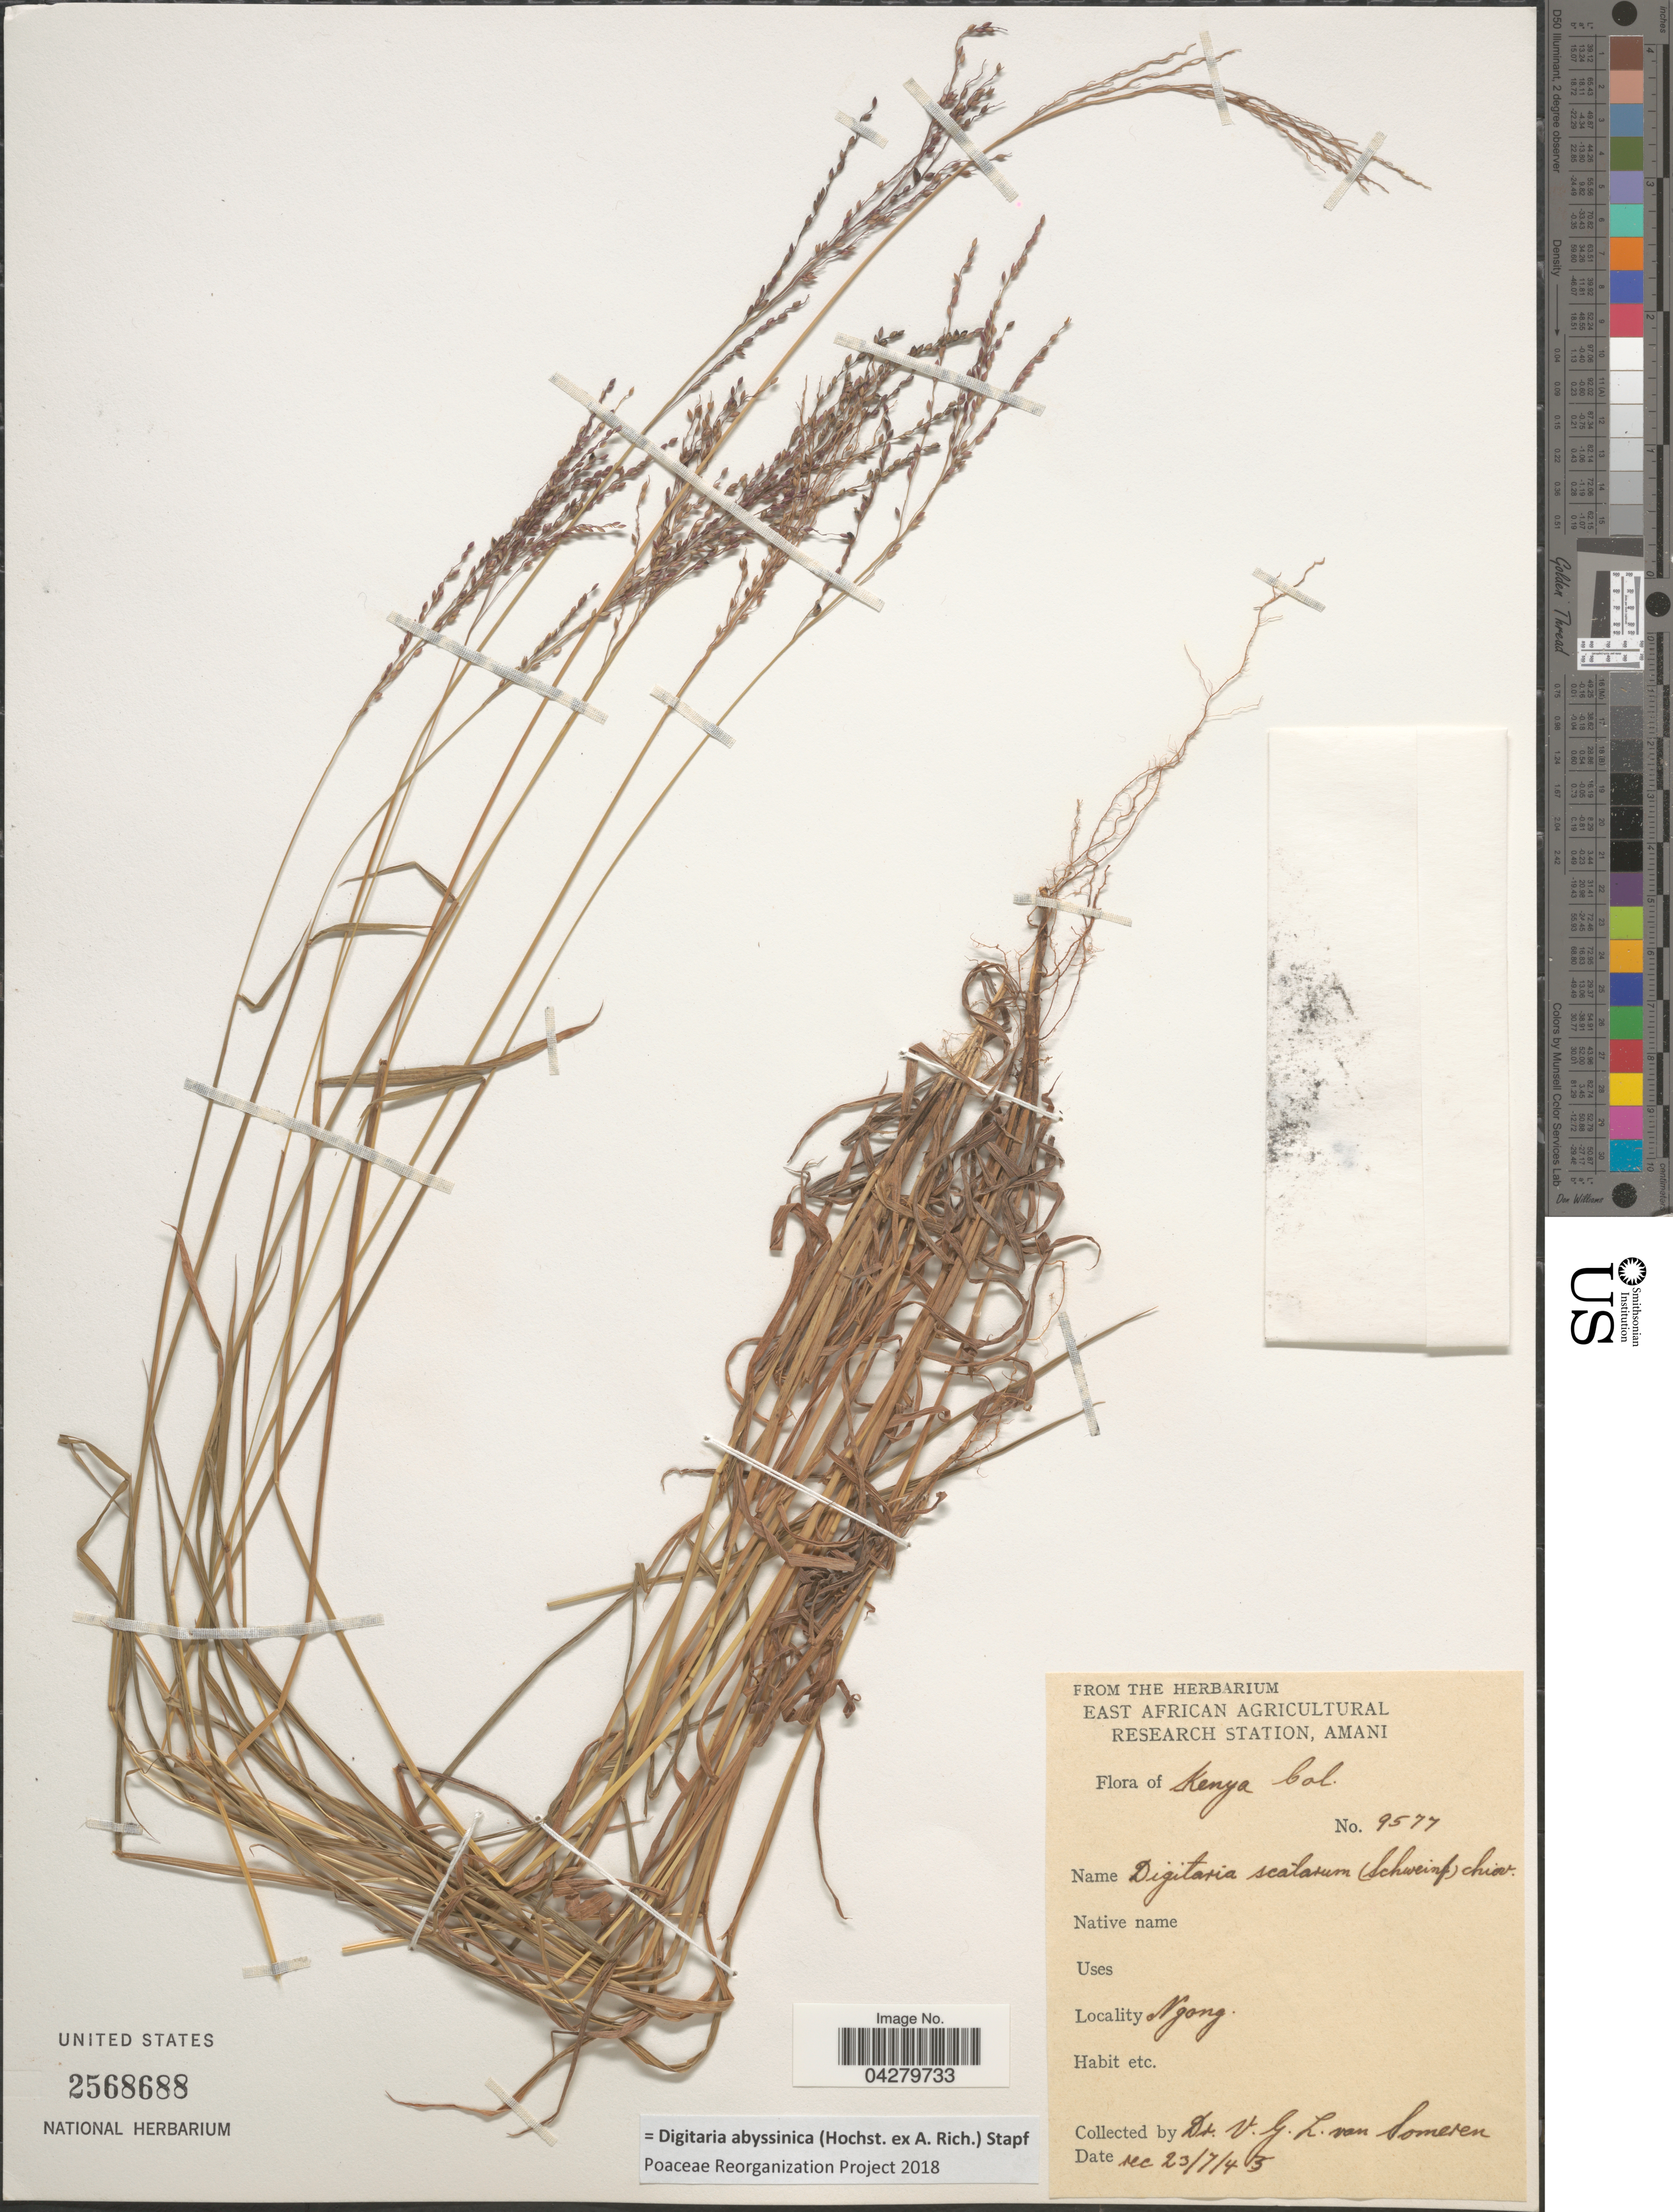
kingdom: Plantae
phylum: Tracheophyta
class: Liliopsida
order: Poales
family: Poaceae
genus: Digitaria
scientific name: Digitaria abyssinica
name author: (Hochst. ex Rich.) Stapf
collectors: V. Someren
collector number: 9577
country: Kenya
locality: Ngong.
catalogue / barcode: US 2568688